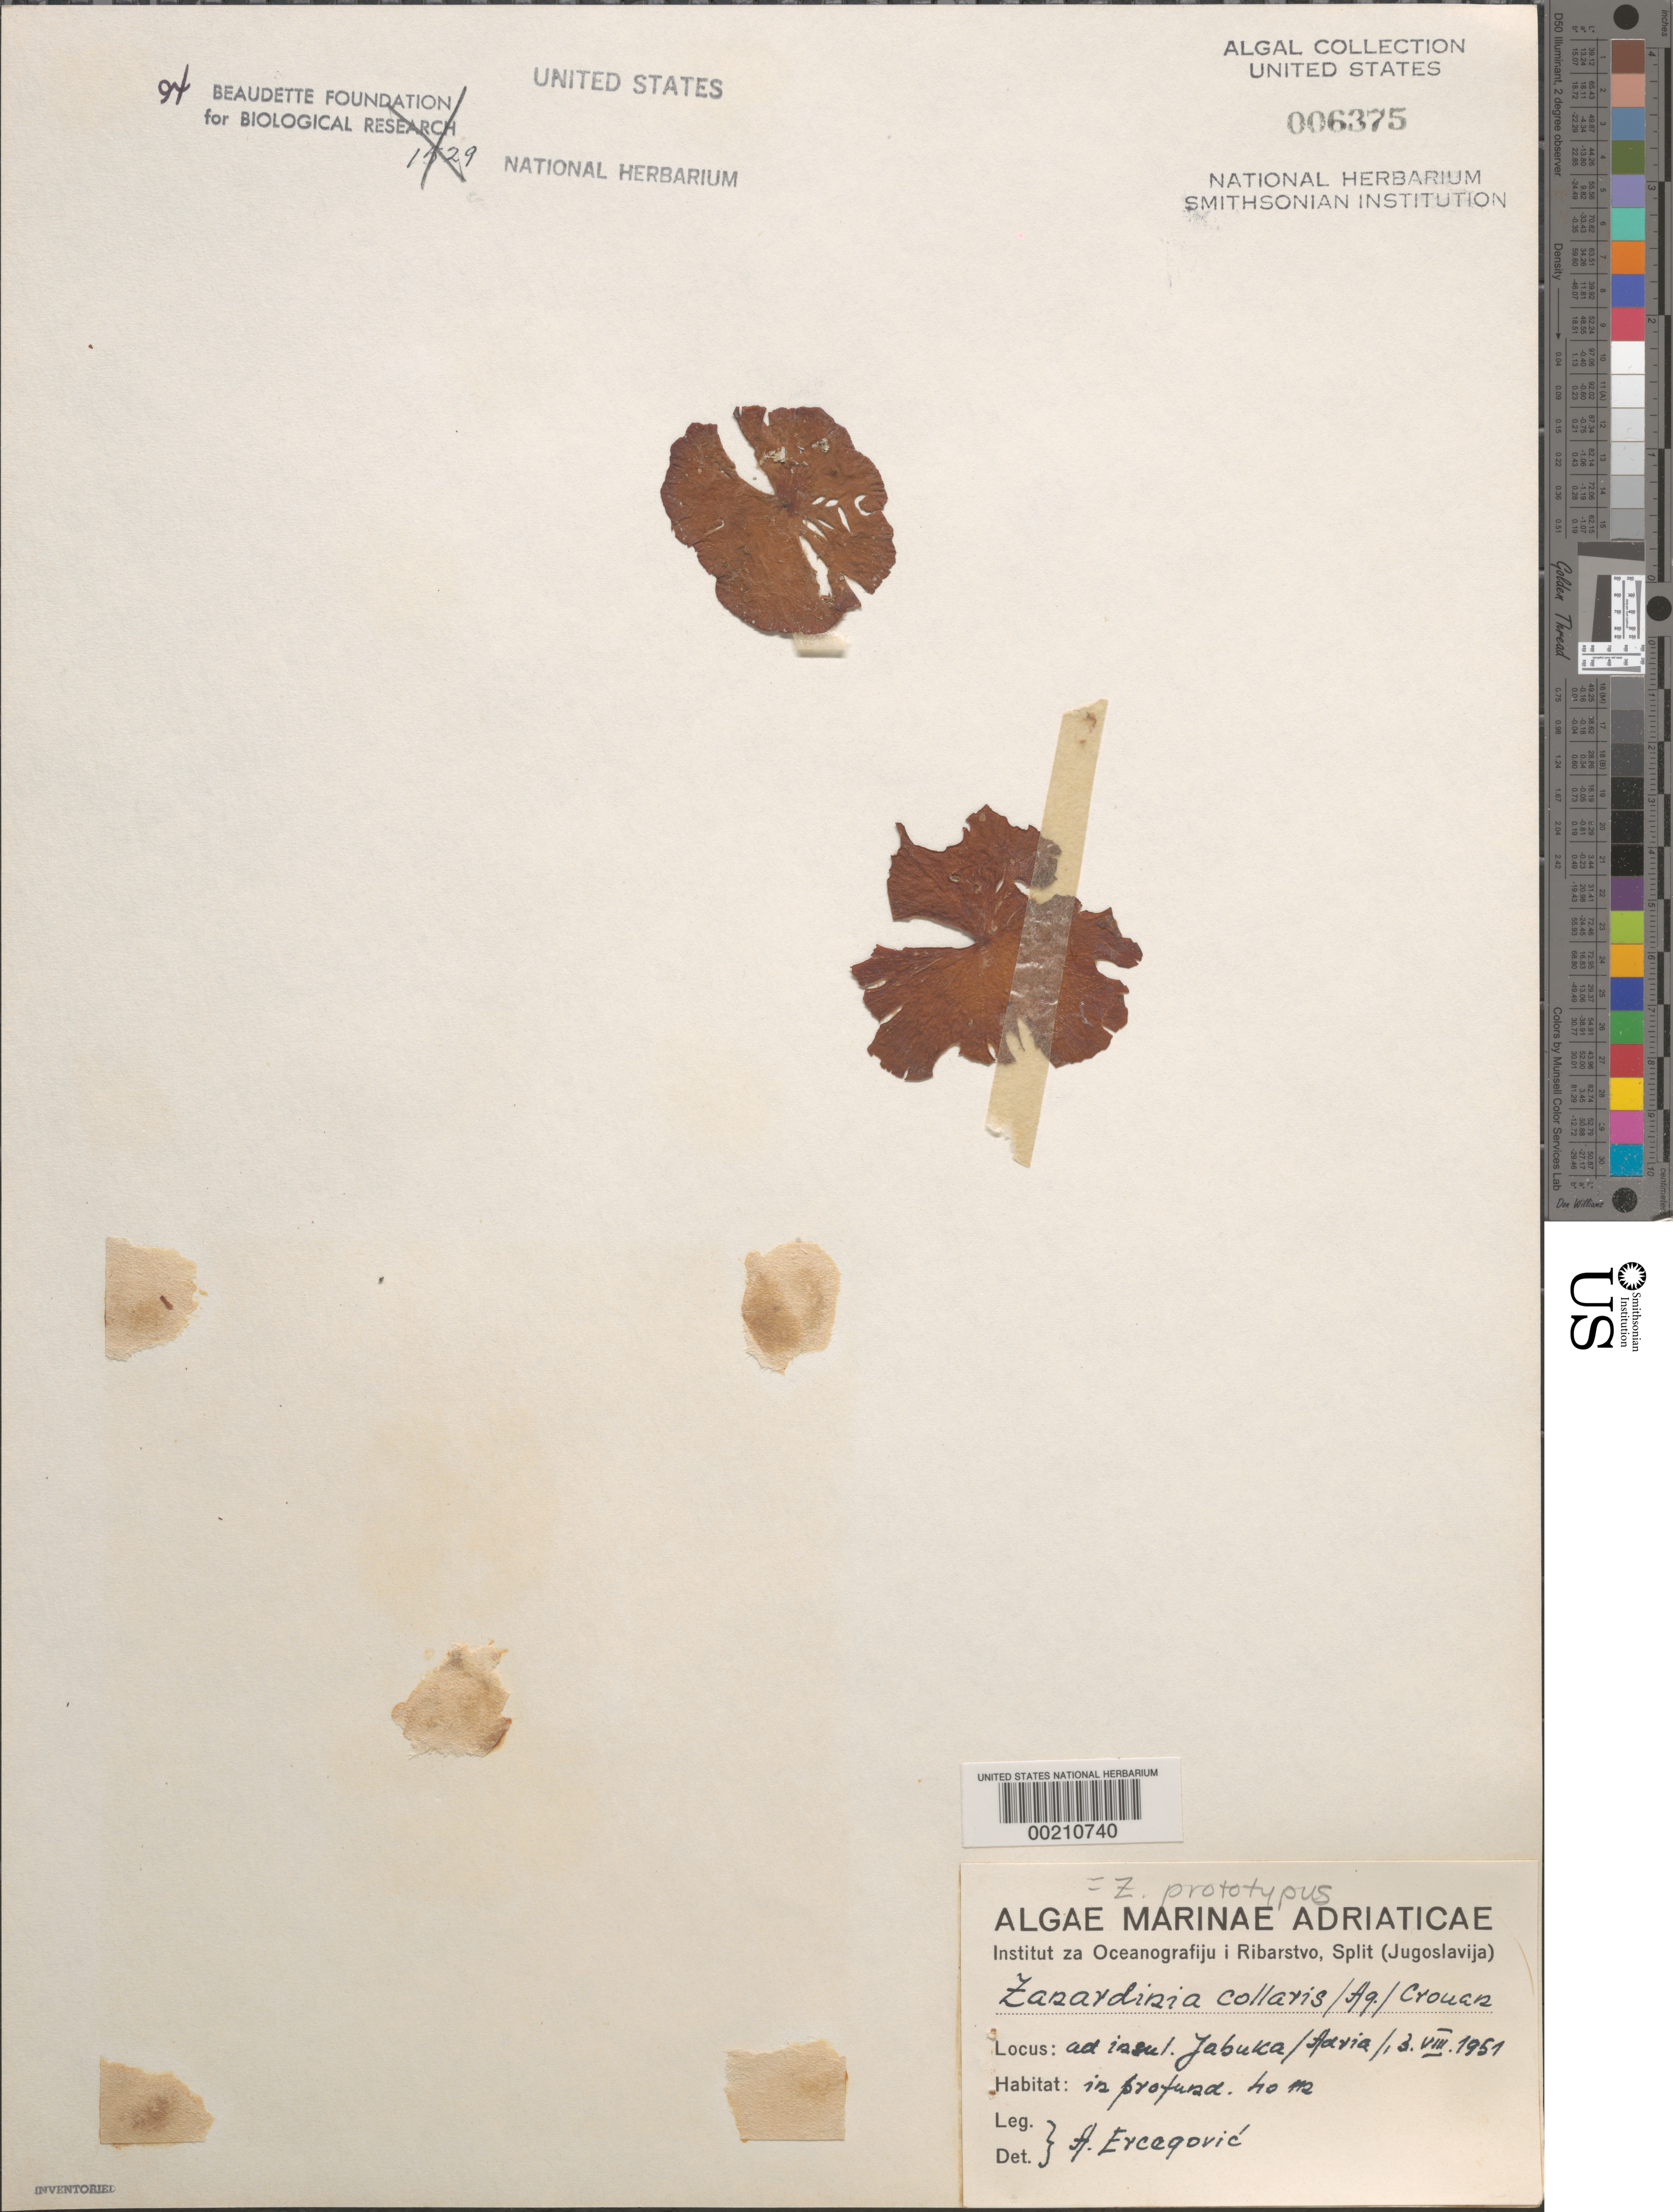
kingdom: Chromista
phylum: Ochrophyta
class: Phaeophyceae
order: Cutleriales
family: Cutleriaceae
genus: Zanardinia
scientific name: Zanardinia typus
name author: (Nardo) P.C. Silva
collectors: A. Ercegovic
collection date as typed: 03 Aug 1951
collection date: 1951-08-03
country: Croatia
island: Jabuka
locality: Adriatic Sea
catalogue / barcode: US 6375